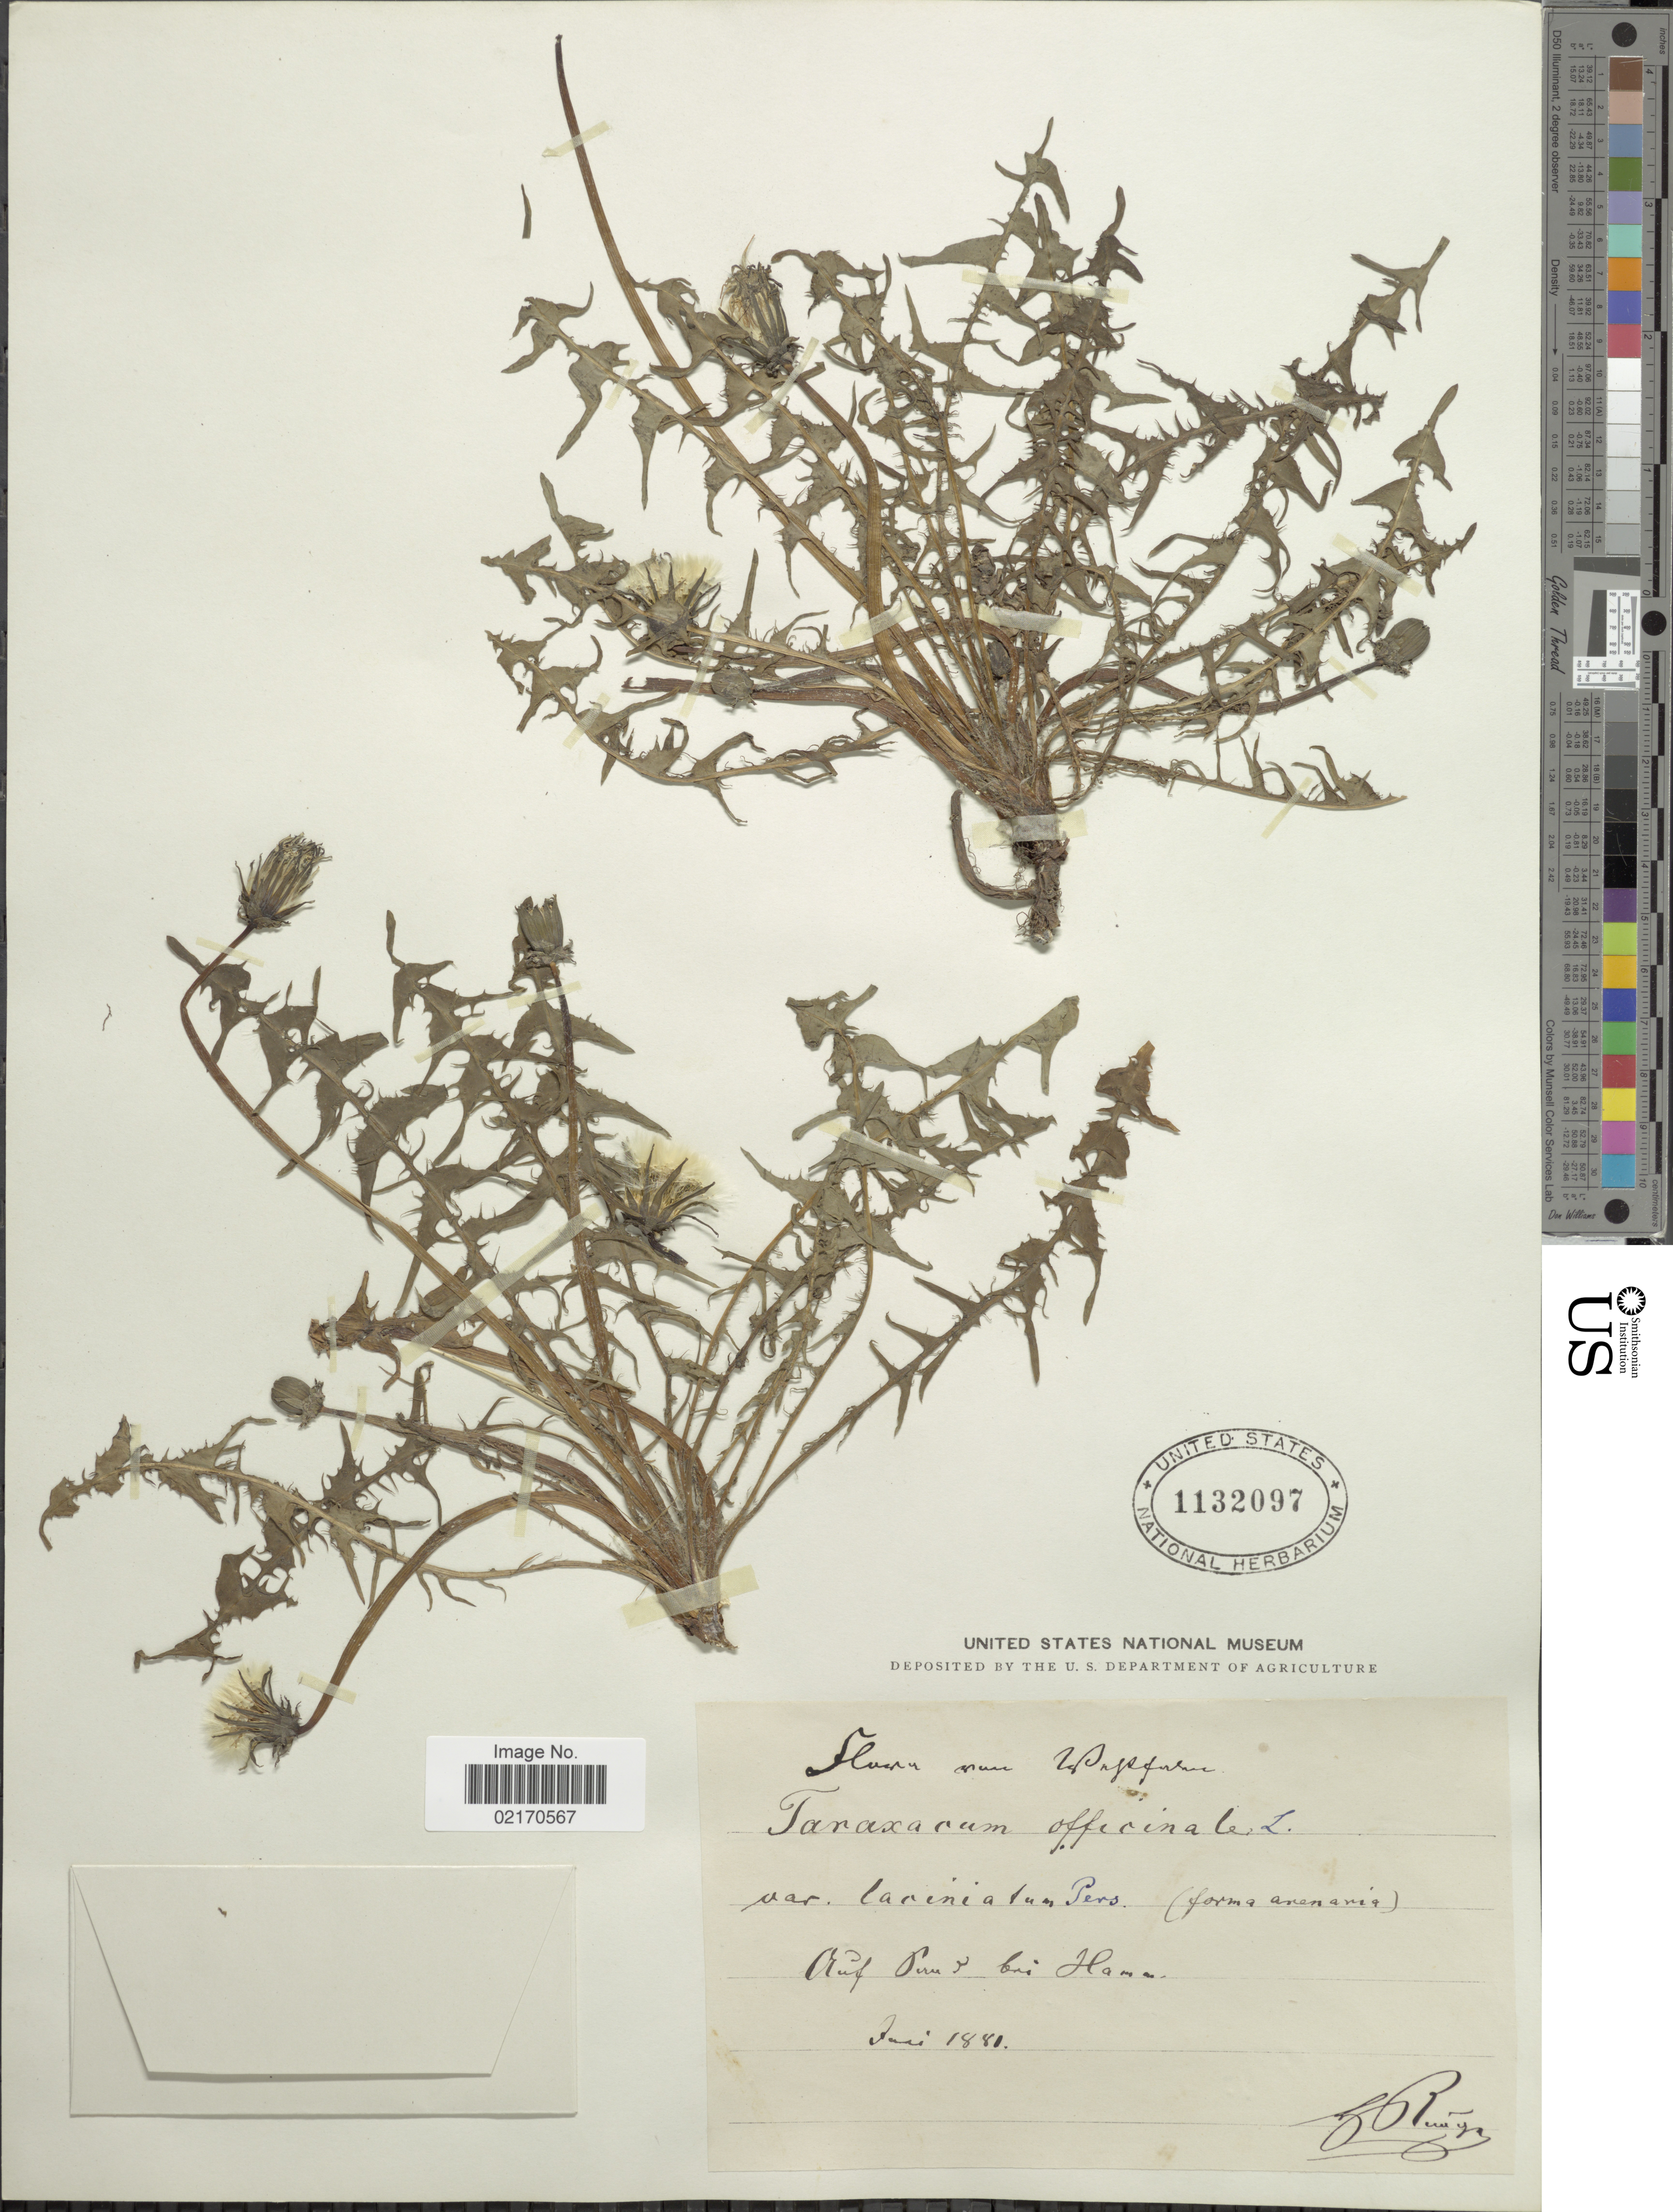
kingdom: Plantae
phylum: Tracheophyta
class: Magnoliopsida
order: Asterales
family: Asteraceae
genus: Taraxacum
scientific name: Taraxacum officinale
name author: G.H. Weber ex F.H. Wigg.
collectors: Runyan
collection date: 1880-06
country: Germany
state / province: Nordrhein-Westfalen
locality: Isfalffurdan, auf Paru 3 bei Hamm. [interpreted]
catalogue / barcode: US 1132097